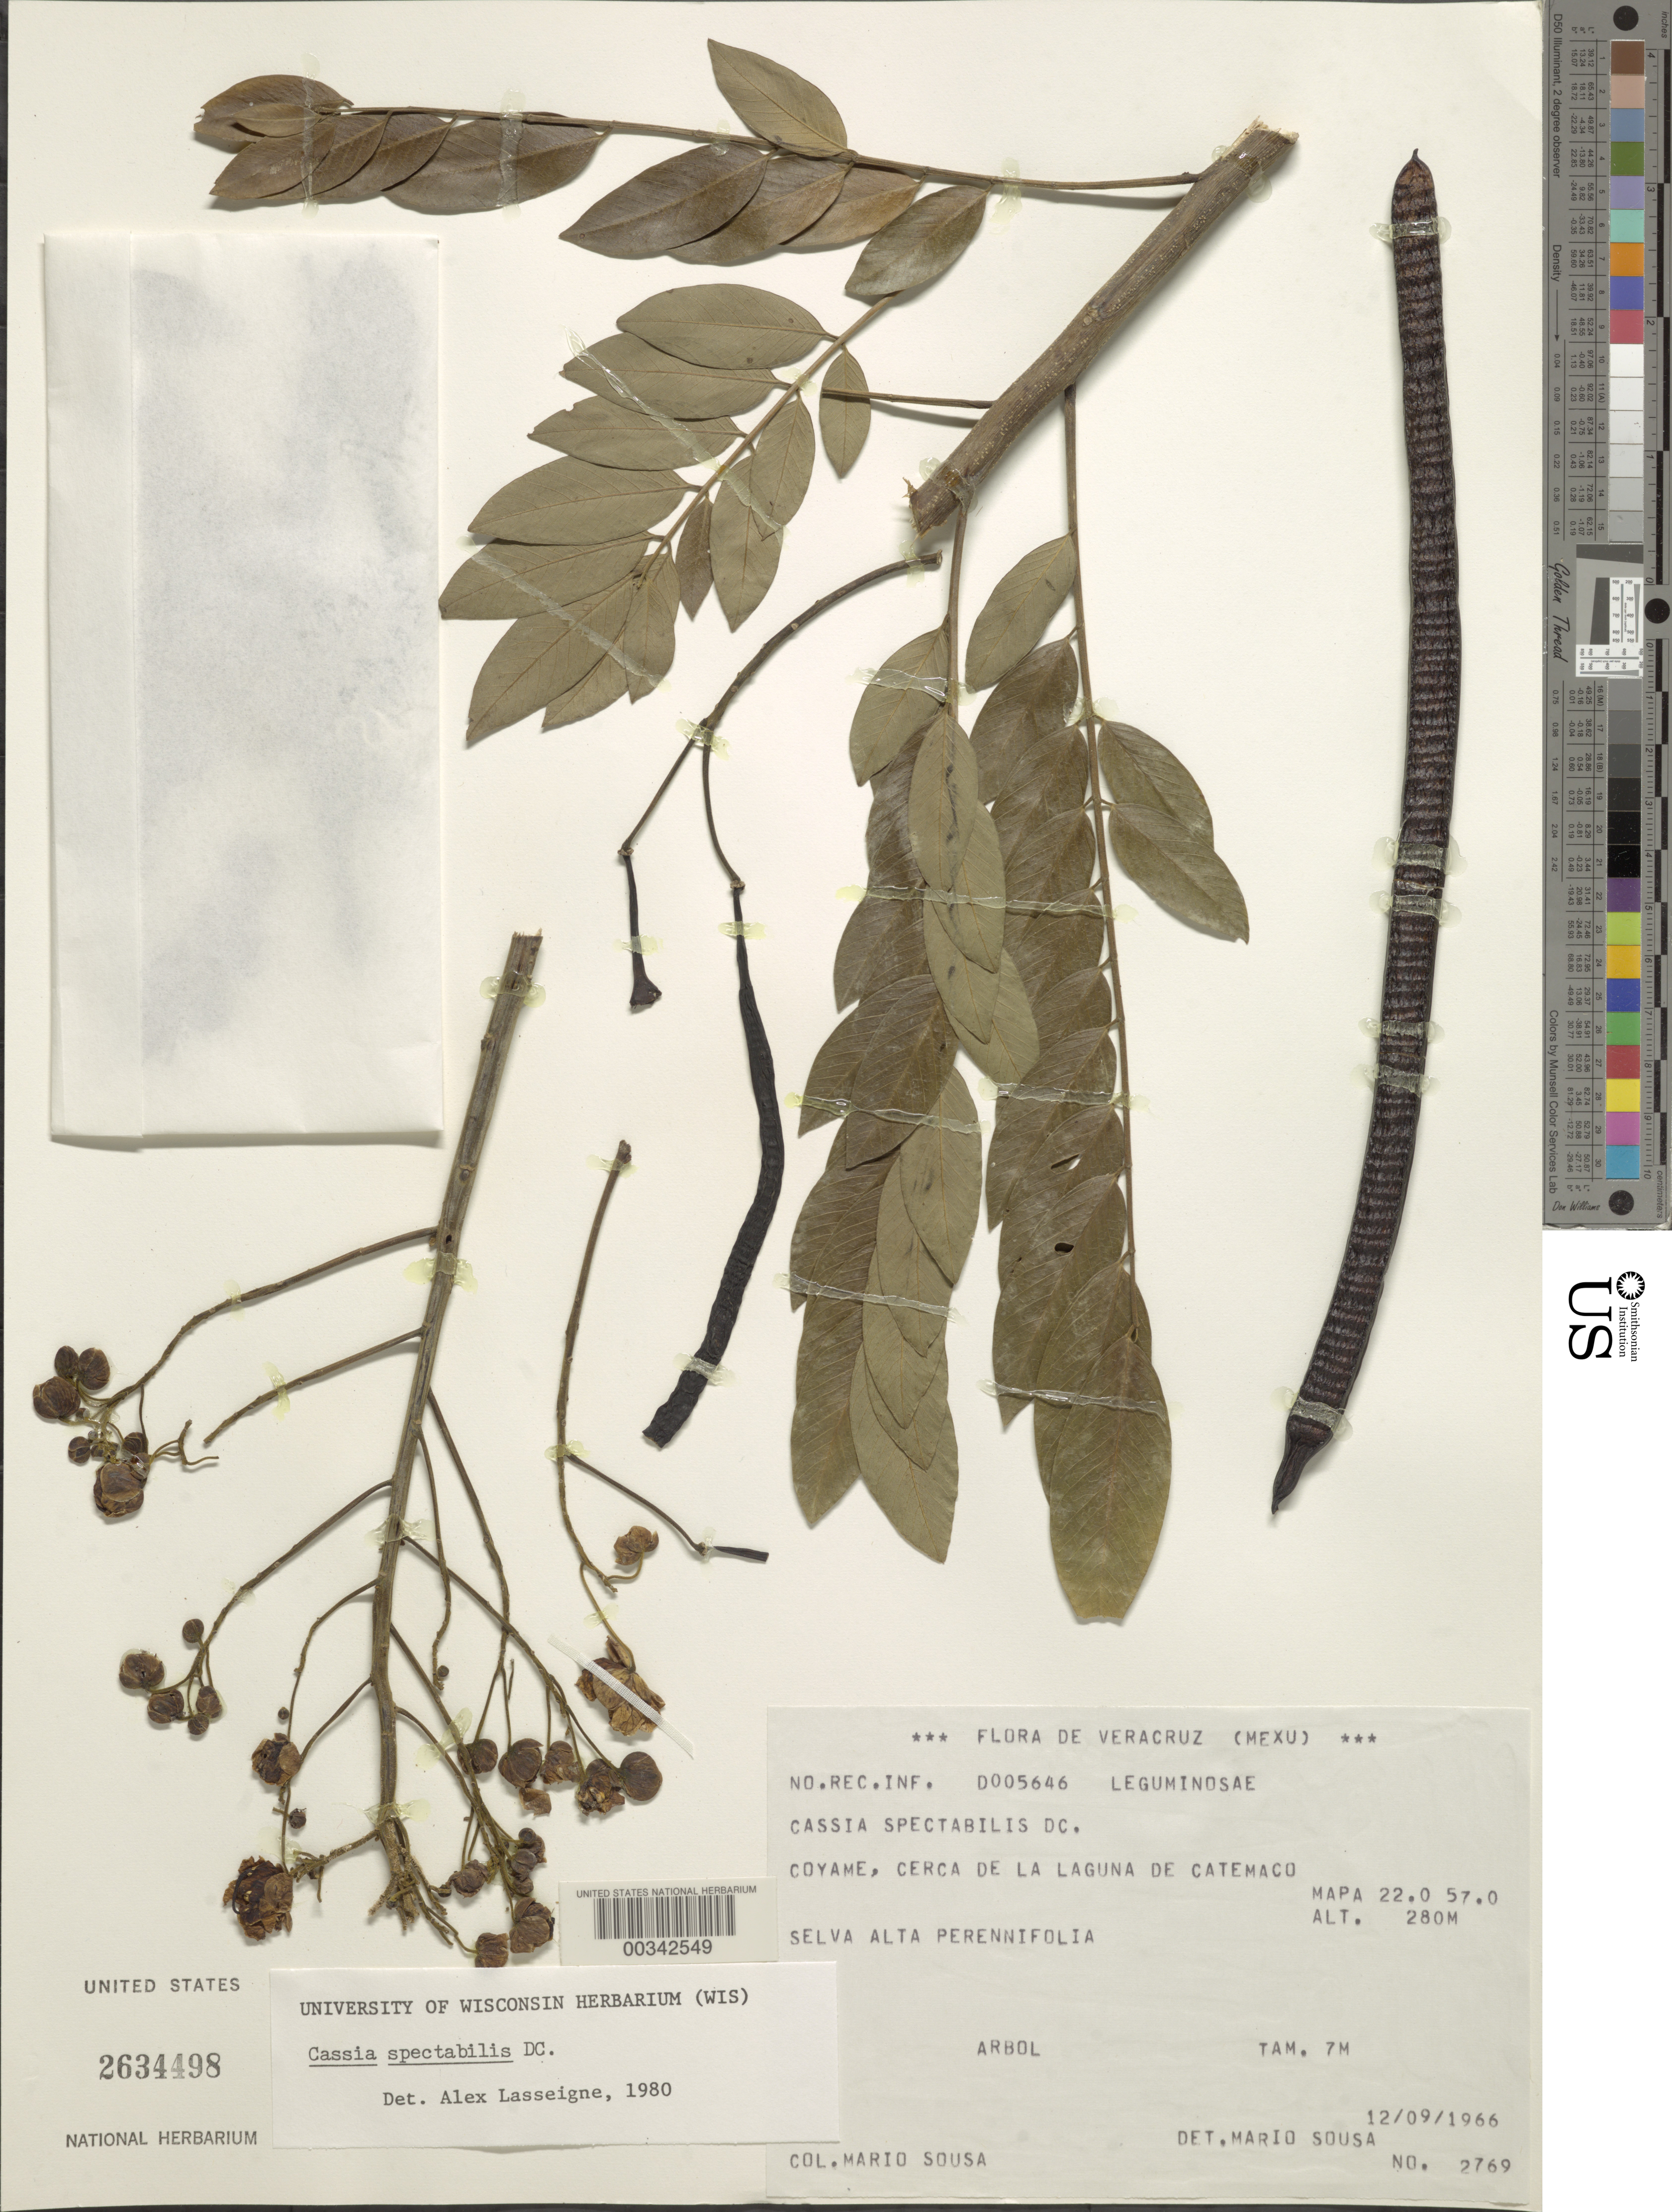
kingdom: Plantae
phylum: Tracheophyta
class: Magnoliopsida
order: Fabales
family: Fabaceae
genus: Senna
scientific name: Senna spectabilis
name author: (DC.) H.S. Irwin & Barneby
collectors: M. Sousa S.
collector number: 2769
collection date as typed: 12 Sep 1966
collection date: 1966-09-12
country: Mexico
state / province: Veracruz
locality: Coyame, near the La Laguna de Catemaco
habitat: Tall forest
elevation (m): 280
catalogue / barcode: US 2634498